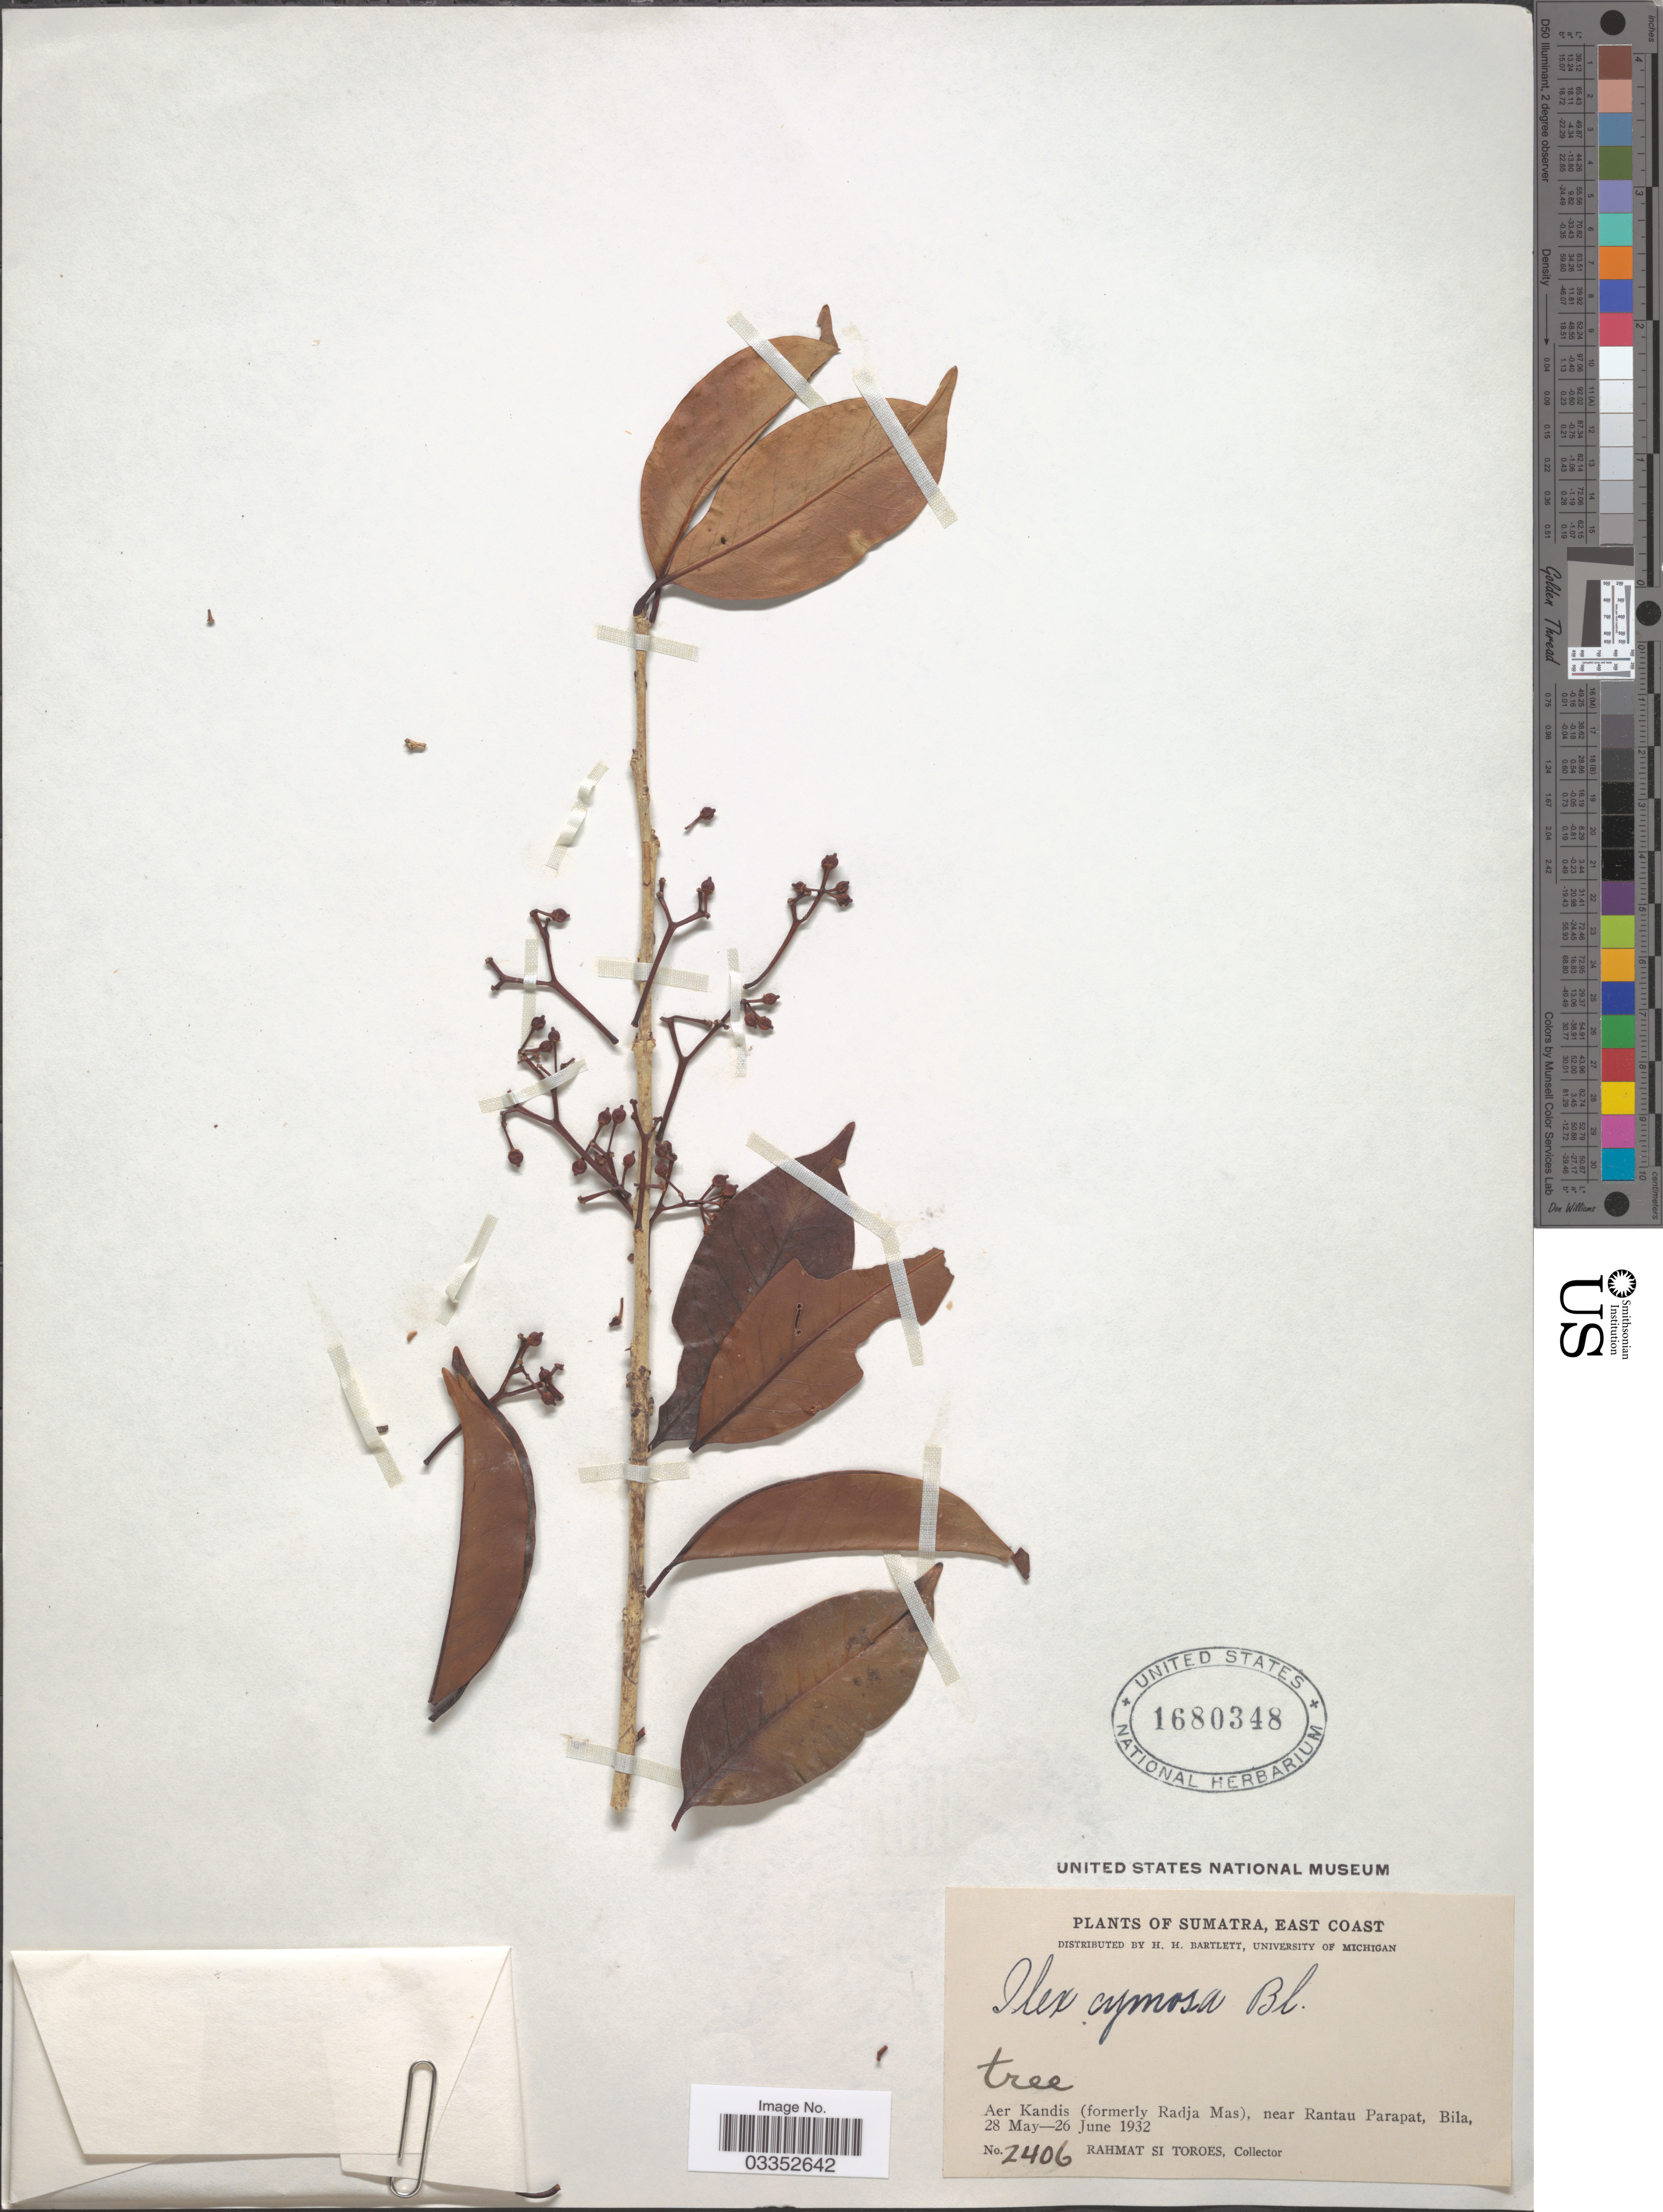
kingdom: Plantae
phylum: Tracheophyta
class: Magnoliopsida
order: Aquifoliales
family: Aquifoliaceae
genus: Ilex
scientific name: Ilex cymosa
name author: Blume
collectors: Rahmat Si Boeea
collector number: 2406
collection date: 1932-05-28/1932-06-26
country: Indonesia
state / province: Sumatra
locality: East Coast. Aer Kandis (formerly Radja Mas), near Rantau Parapat, Bila.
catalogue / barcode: US 1680348